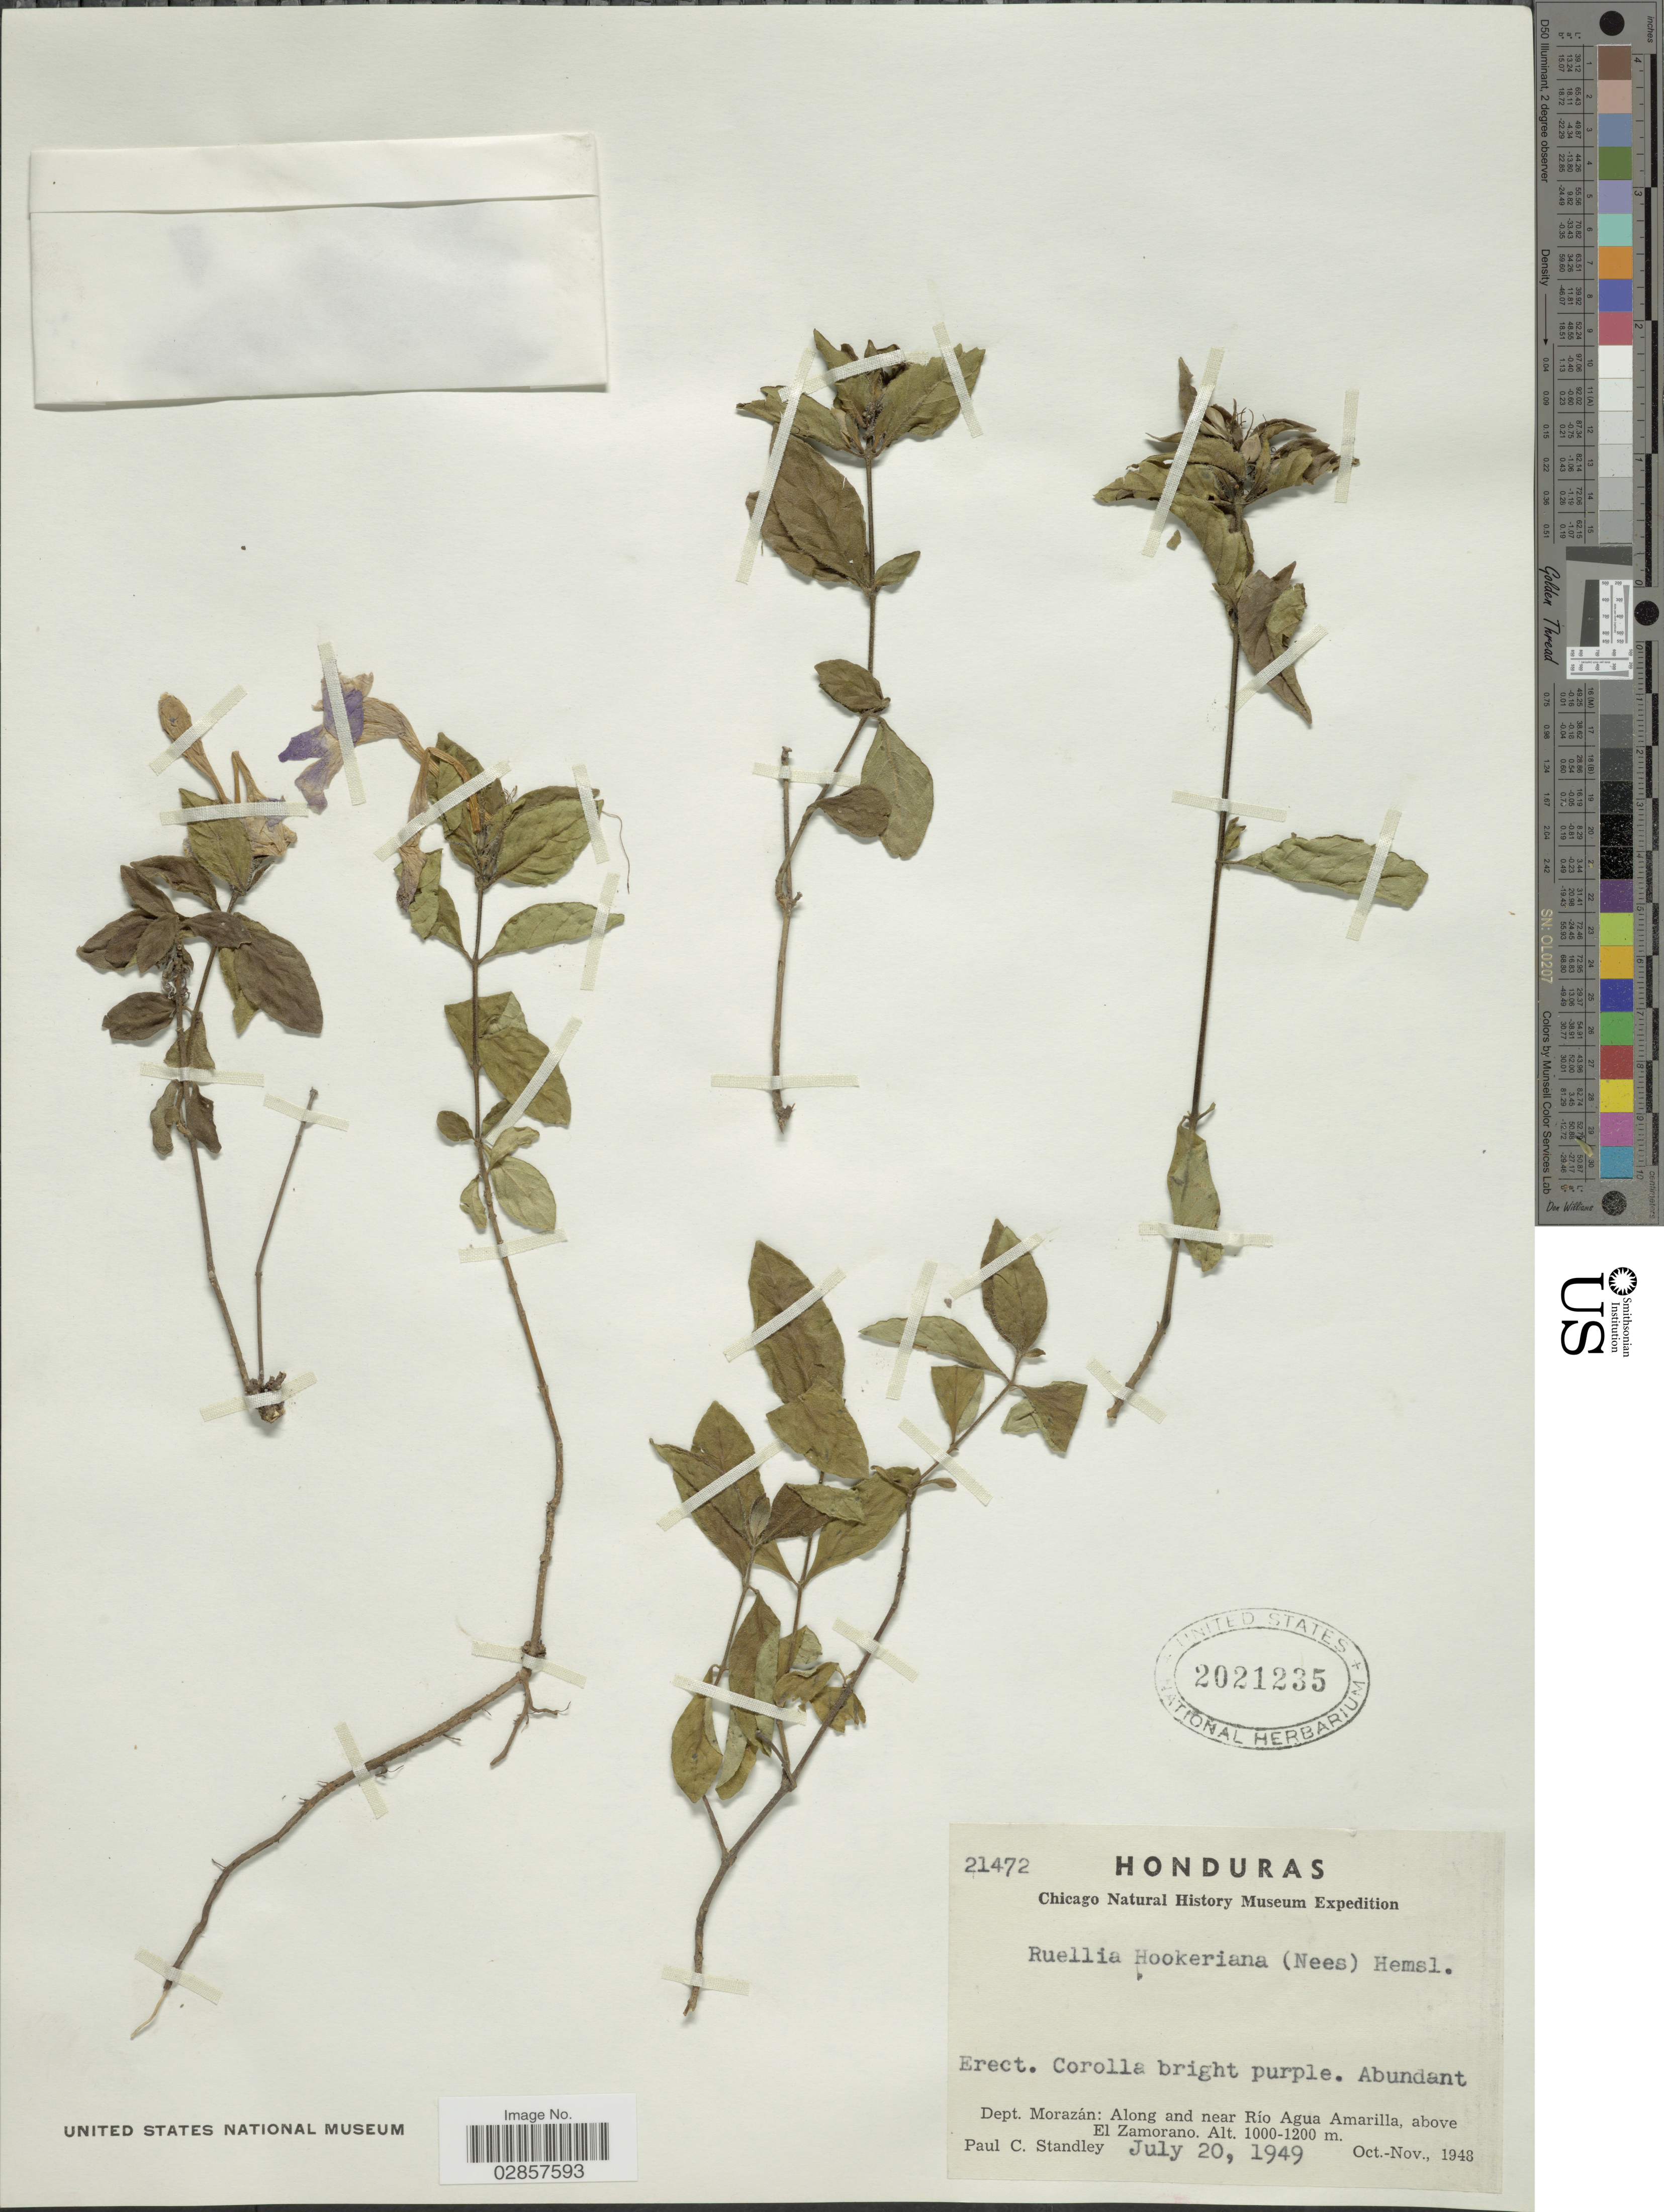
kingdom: Plantae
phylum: Tracheophyta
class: Magnoliopsida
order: Lamiales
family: Acanthaceae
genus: Ruellia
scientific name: Ruellia hookeriana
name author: (Nees) Hemsl.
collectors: P. C. Standley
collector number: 21472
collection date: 1949-07-20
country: Honduras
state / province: Fco. Morazán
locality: Dept. Morazán, Along and near Río Agua Amarilla, above Zamorano.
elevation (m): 1000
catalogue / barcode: US 2021235